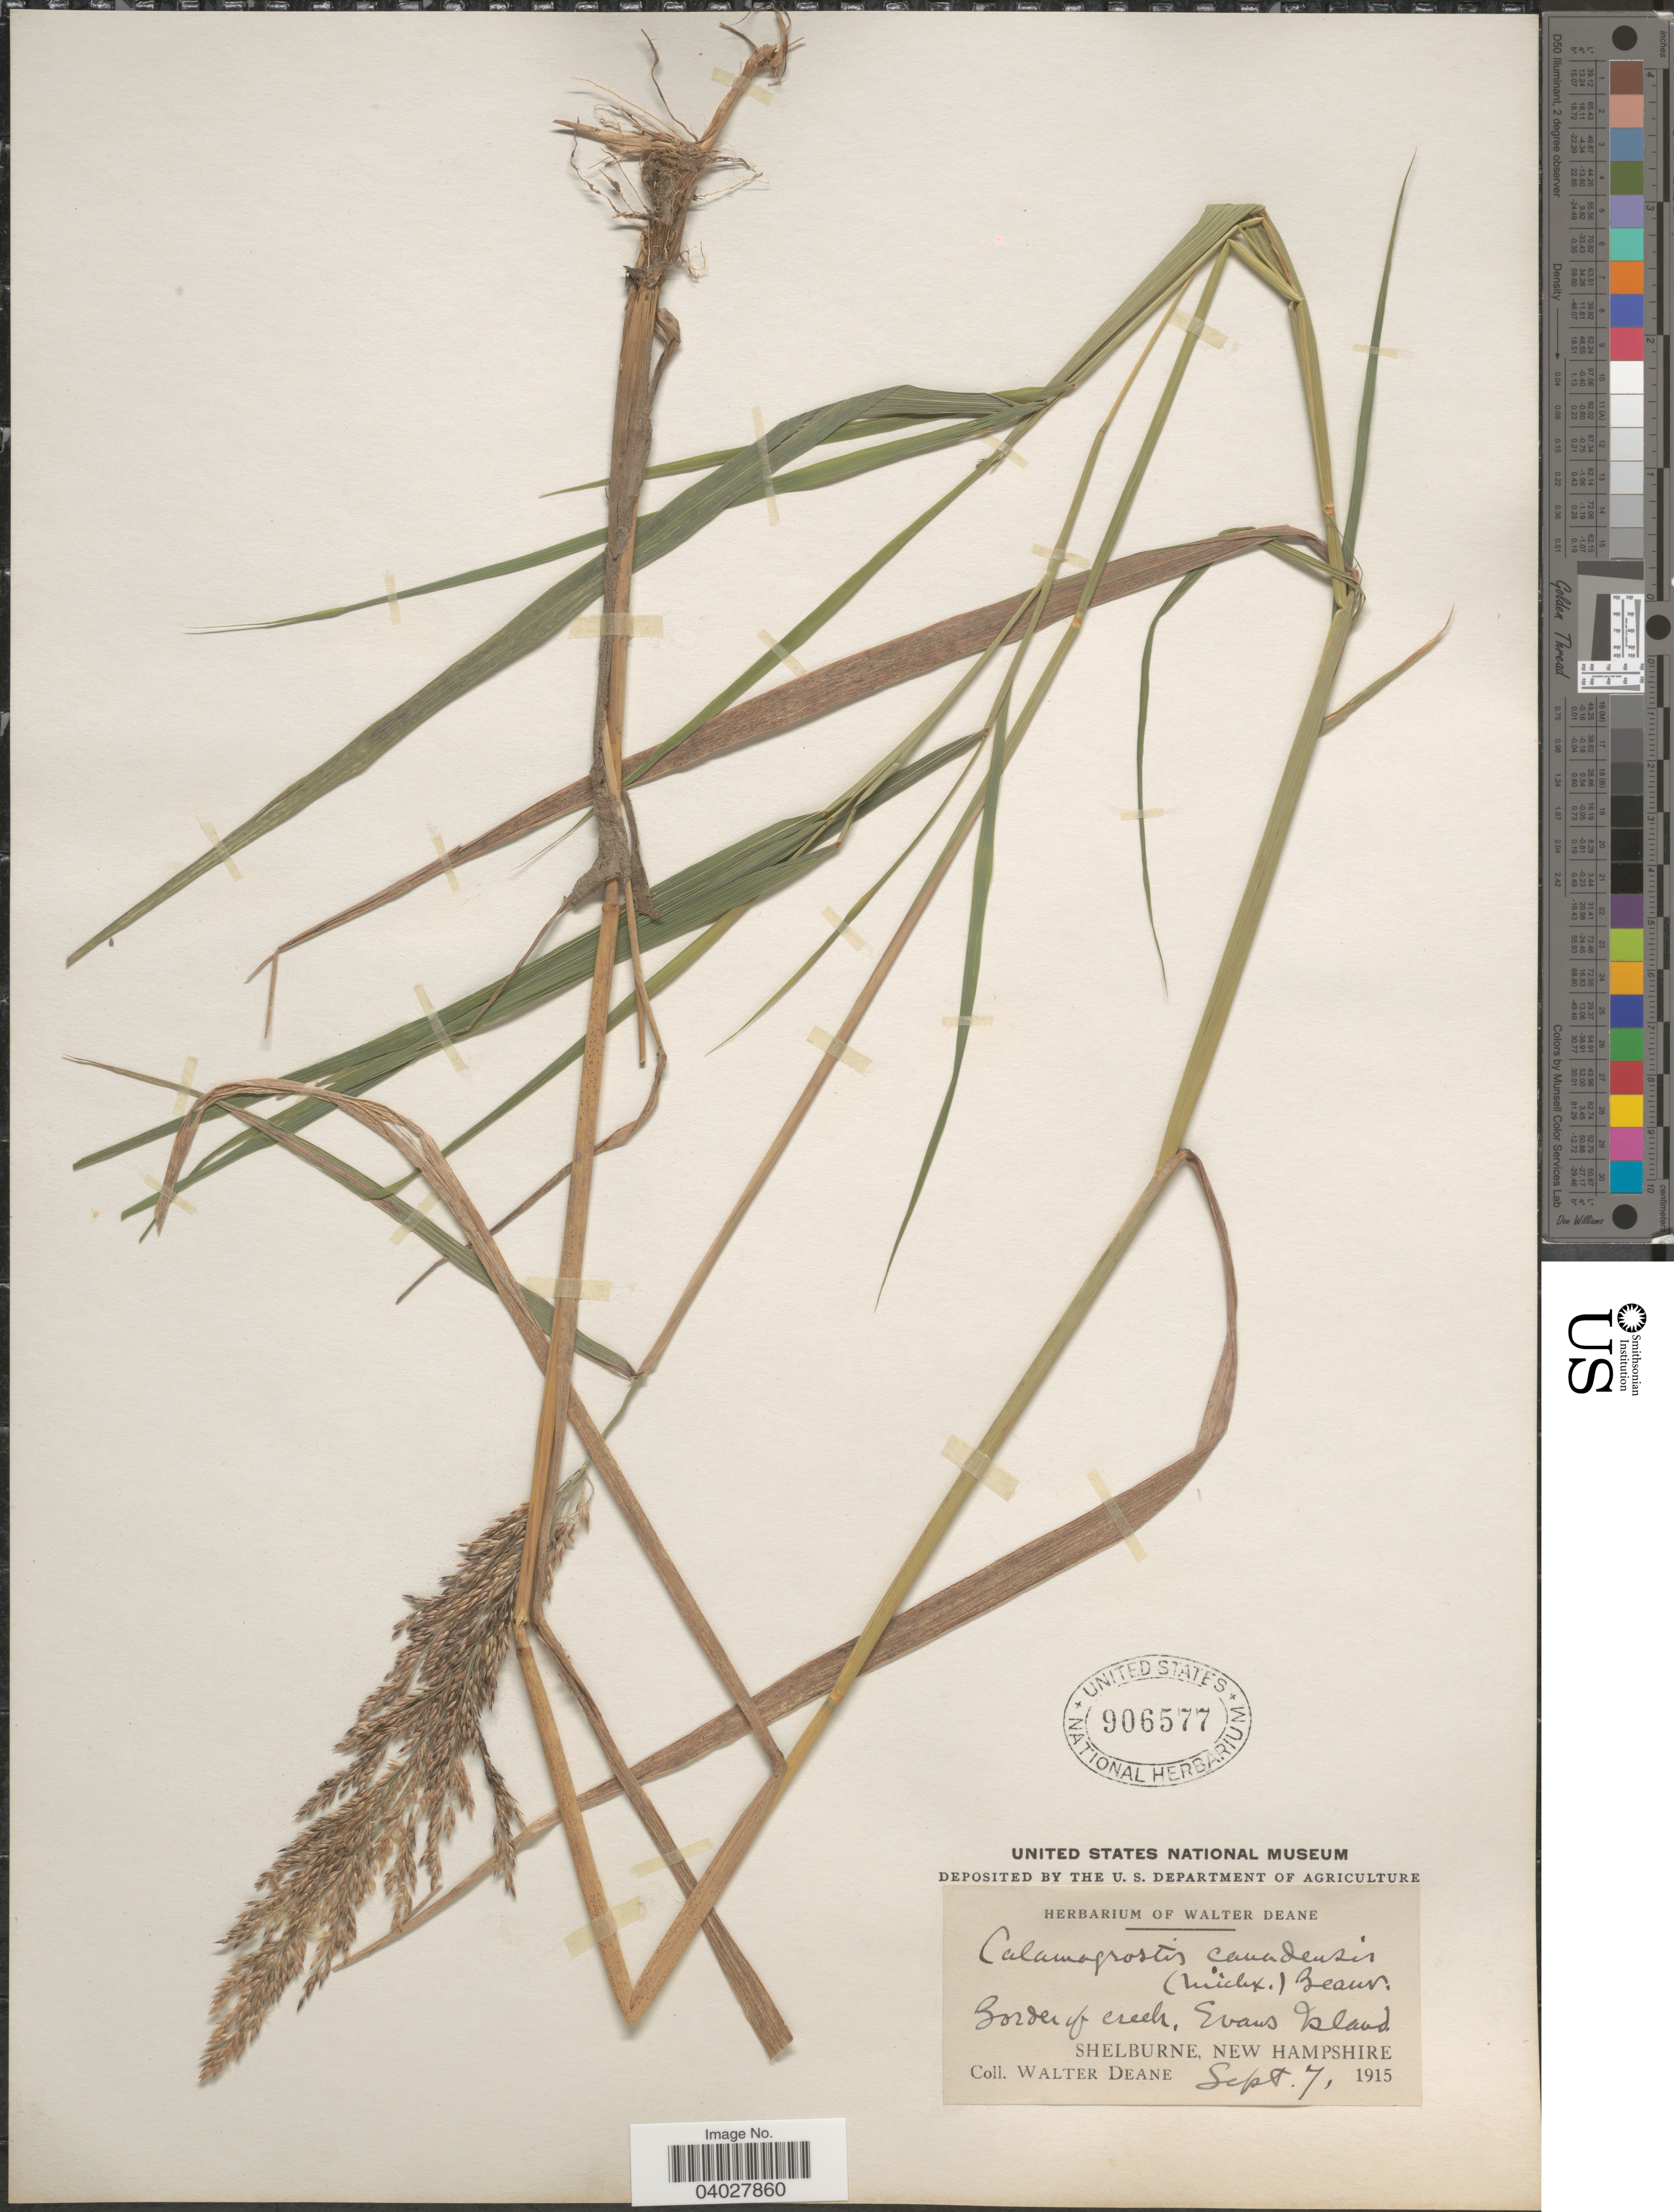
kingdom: Plantae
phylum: Tracheophyta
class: Liliopsida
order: Poales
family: Poaceae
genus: Calamagrostis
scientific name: Calamagrostis canadensis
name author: (Michx.) P. Beauv.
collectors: W. Deane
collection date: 1915-09-07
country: United States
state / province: New Hampshire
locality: Border of creek, Evans Island. Shelburne.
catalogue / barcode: US 906577